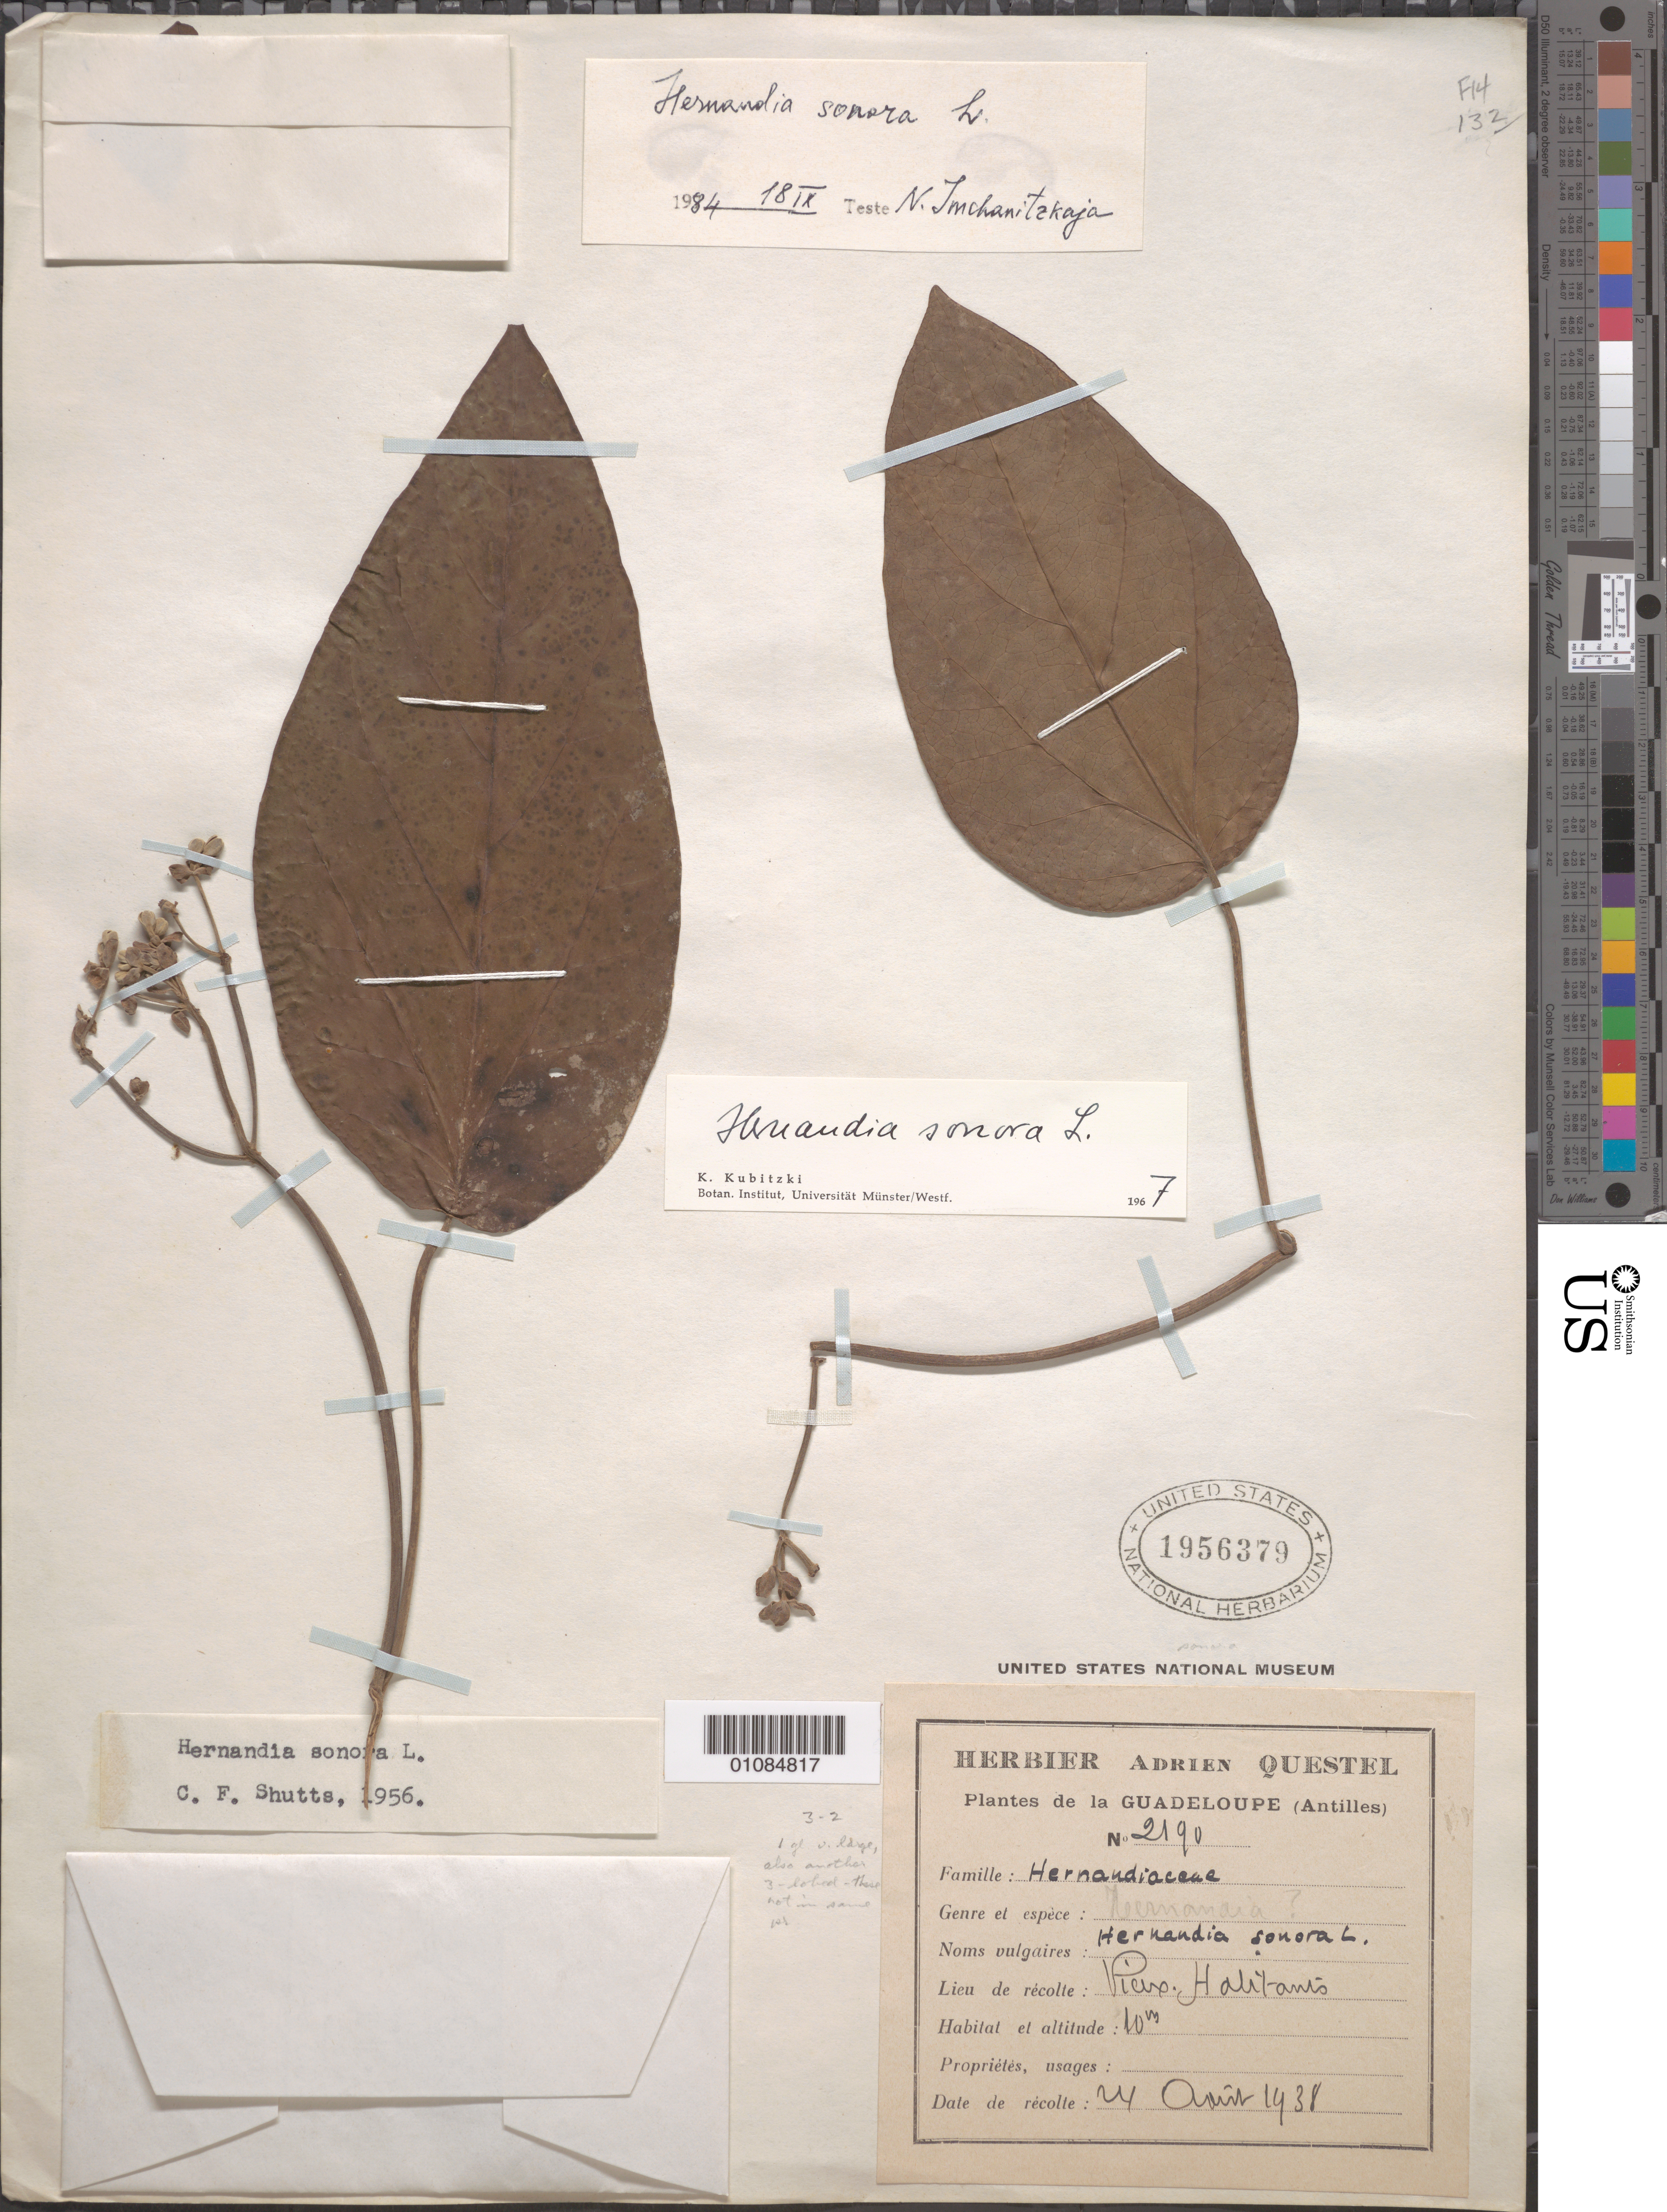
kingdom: Plantae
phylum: Tracheophyta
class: Magnoliopsida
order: Laurales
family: Hernandiaceae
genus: Hernandia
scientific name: Hernandia sonora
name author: L.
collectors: A. Questel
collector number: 2190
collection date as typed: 24 Aug 1938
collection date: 1938-08-24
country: Guadeloupe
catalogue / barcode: US 1956379